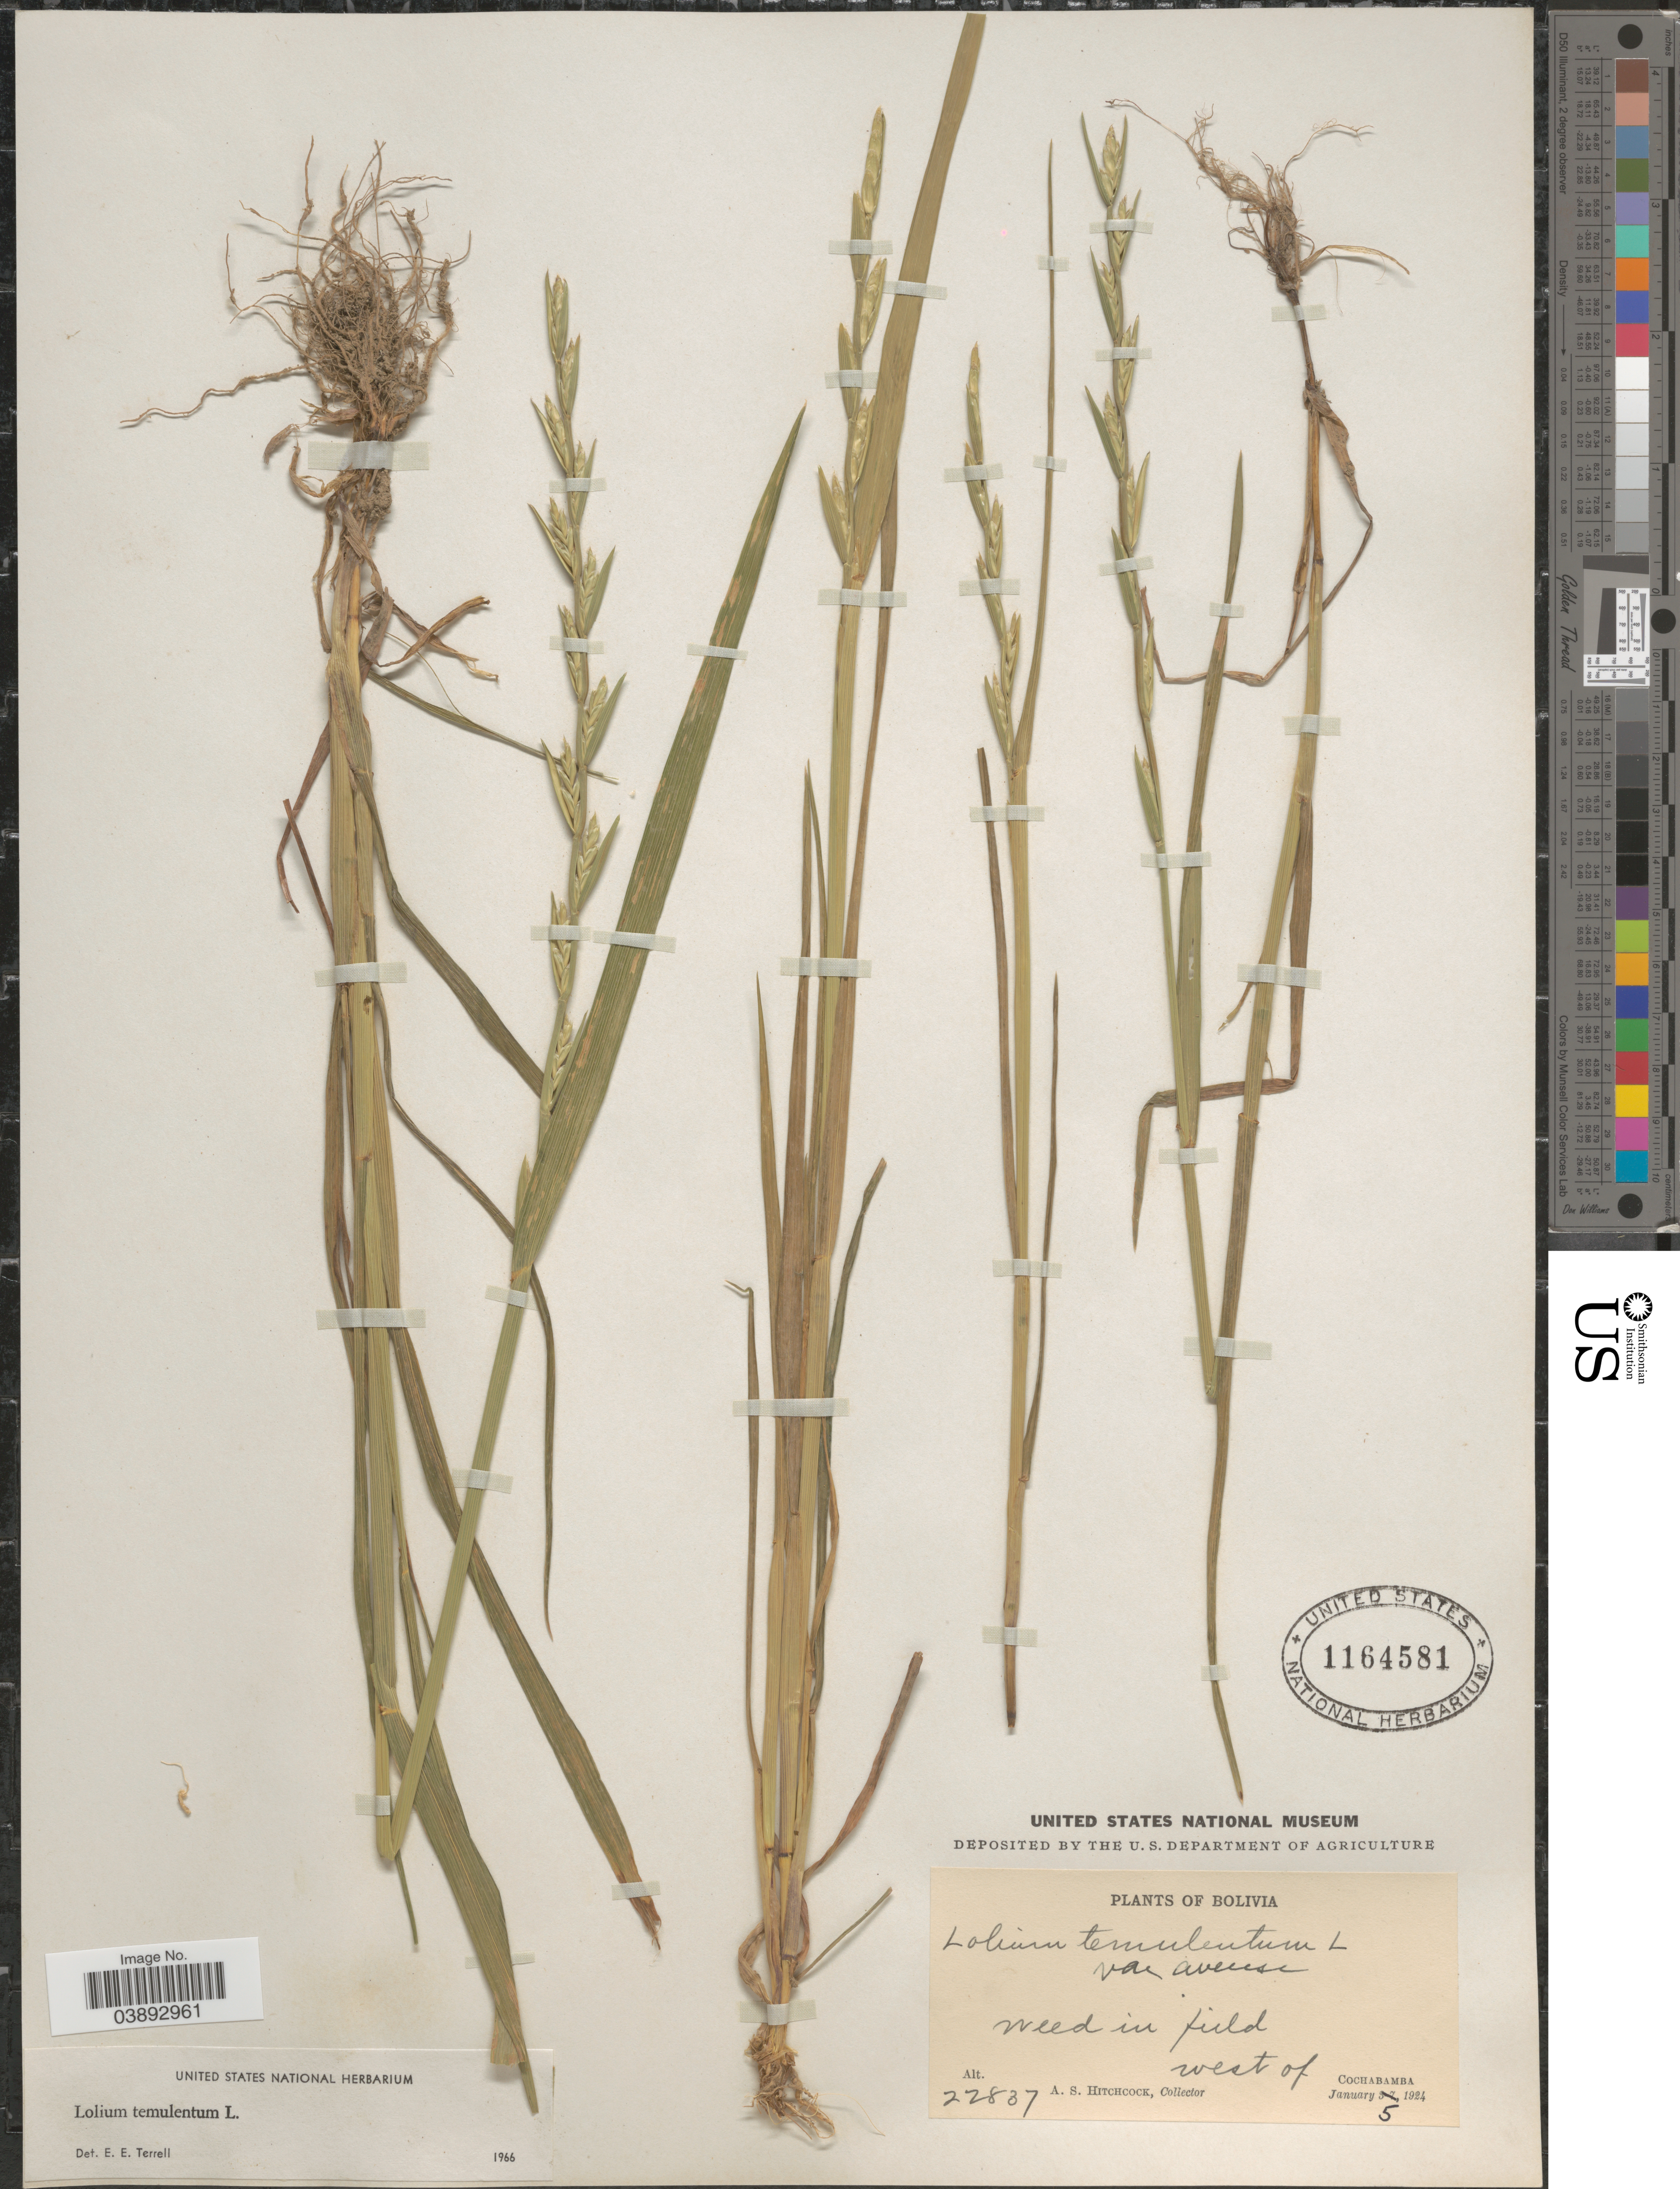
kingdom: Plantae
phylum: Tracheophyta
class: Liliopsida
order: Poales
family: Poaceae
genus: Lolium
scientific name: Lolium temulentum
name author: L.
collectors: A. S. Hitchcock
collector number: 22837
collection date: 1924-01-05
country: Bolivia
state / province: Cochabamba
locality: West of Cochabamba.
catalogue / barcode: US 1164581